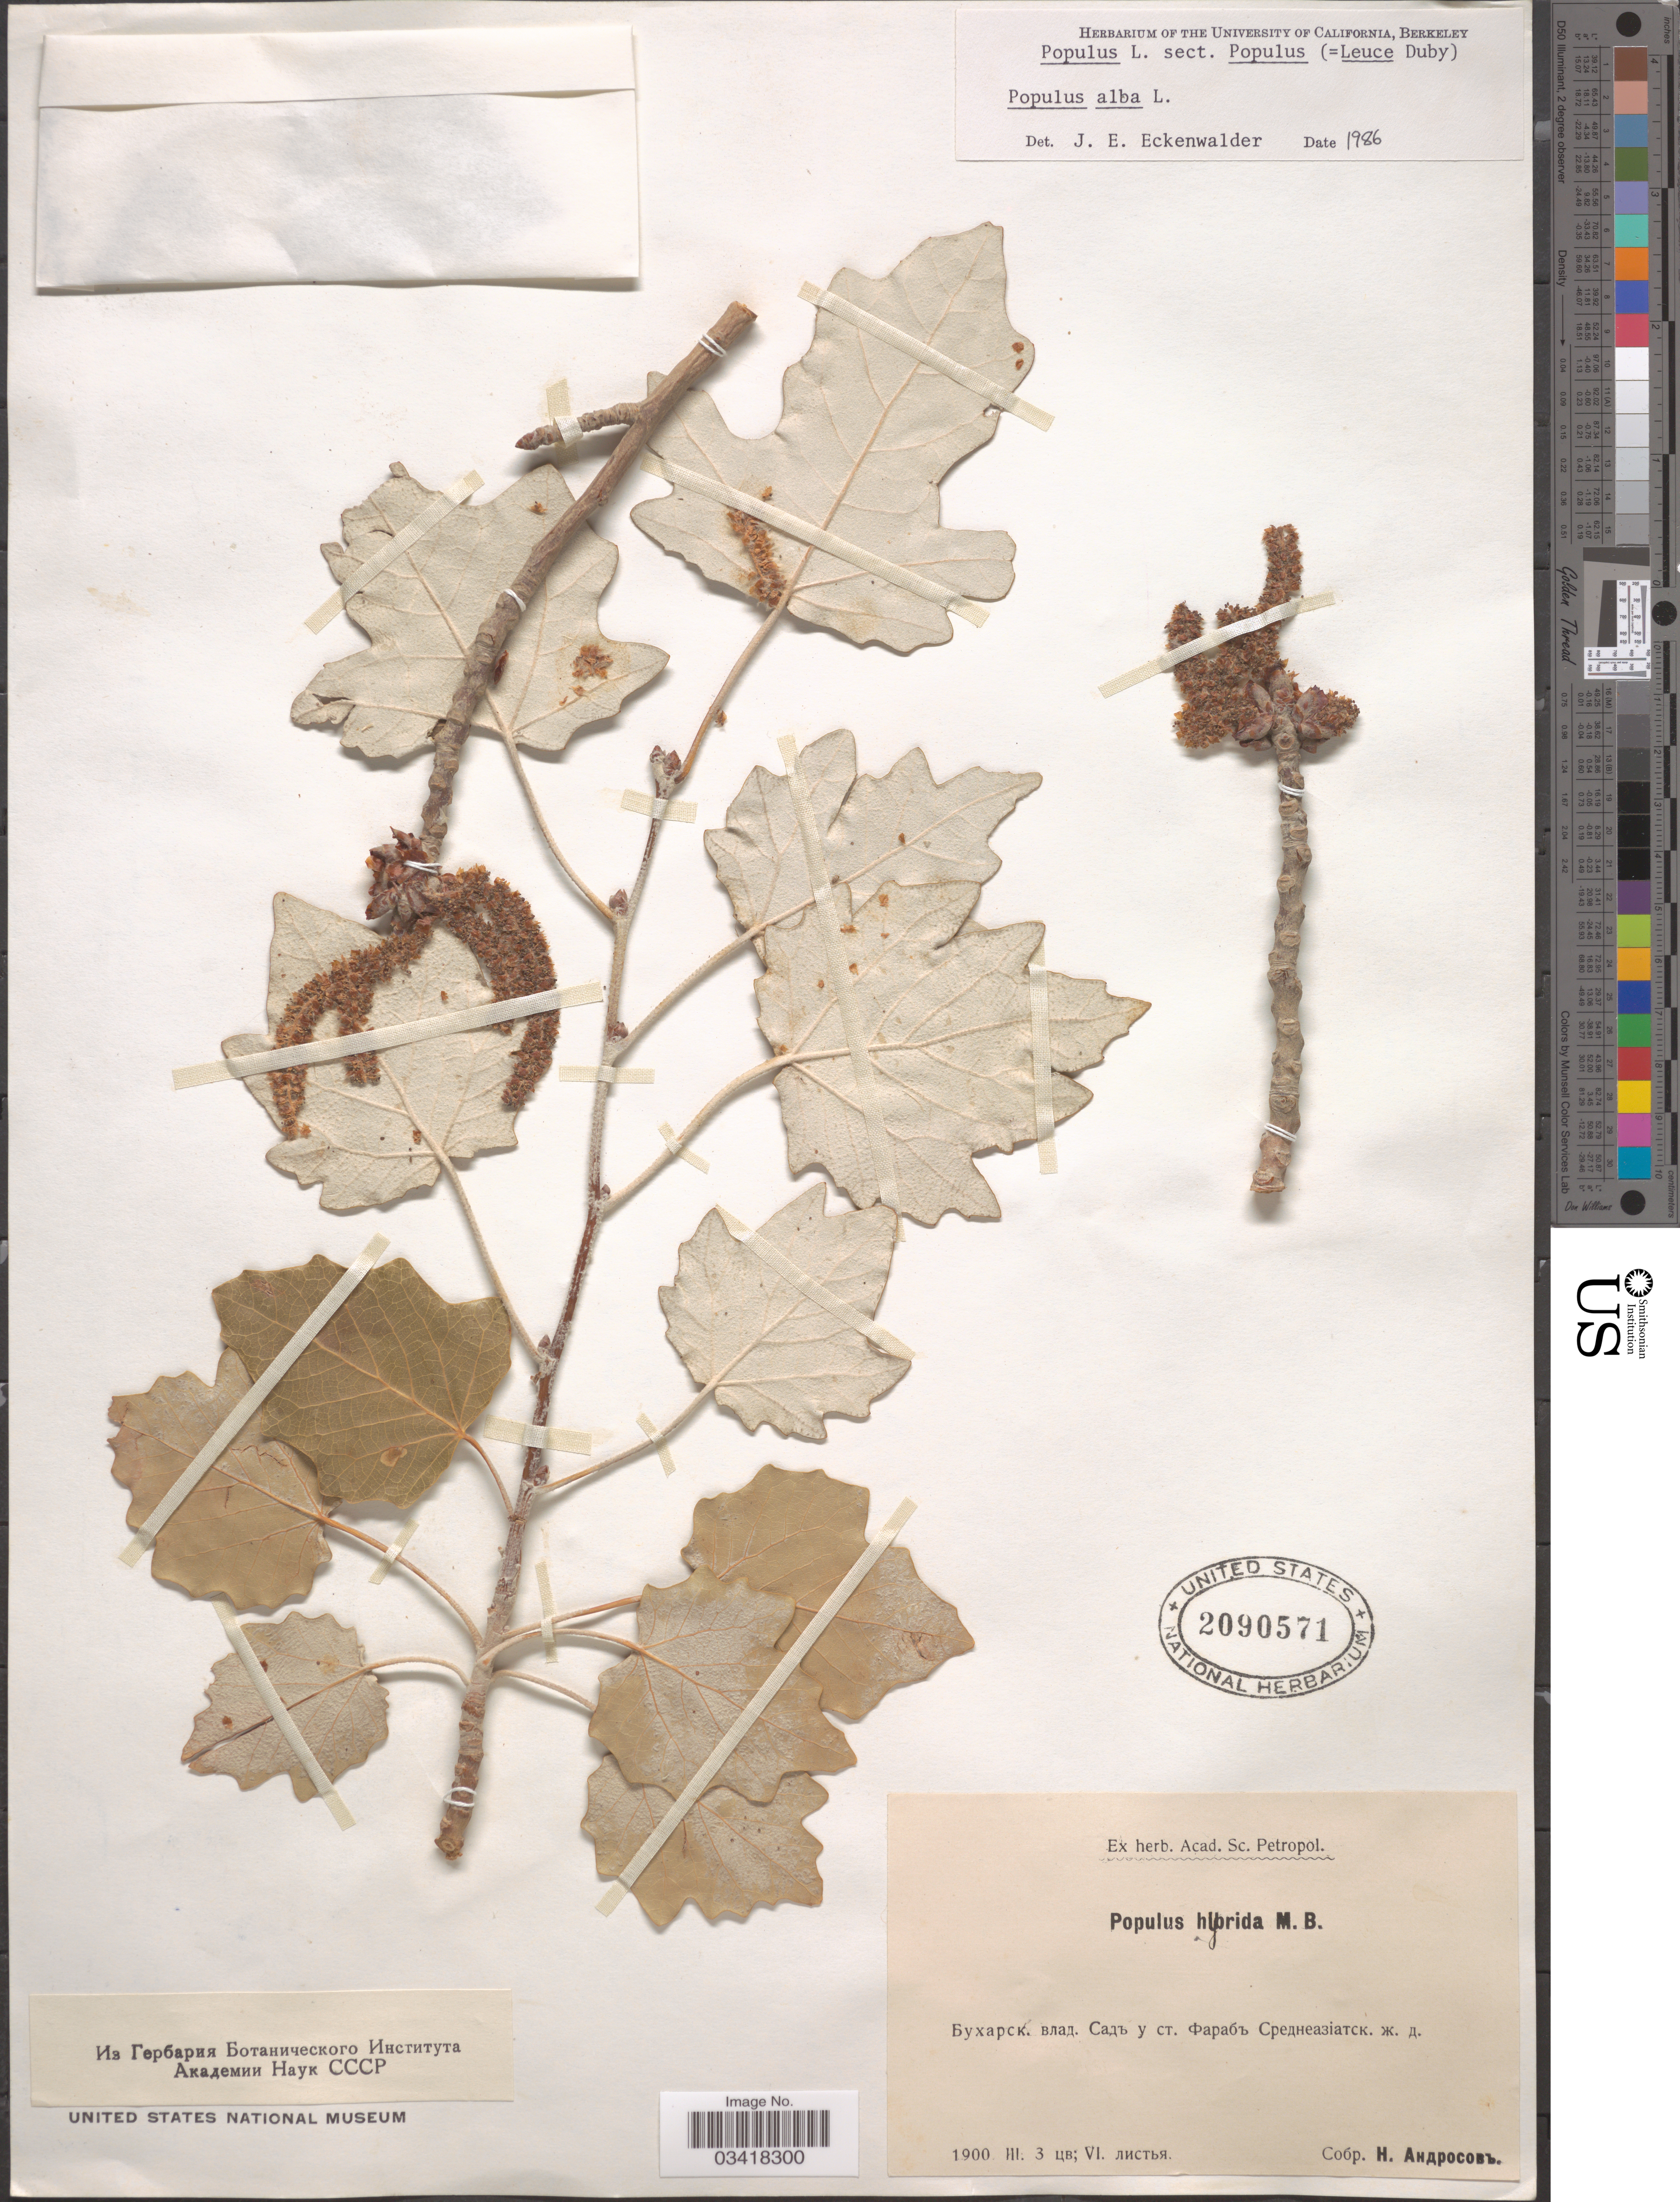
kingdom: Plantae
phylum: Tracheophyta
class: Magnoliopsida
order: Malpighiales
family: Salicaceae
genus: Populus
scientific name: Populus alba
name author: L.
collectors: N. Androssov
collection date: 1900-03-03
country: Uzbekistan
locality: Garden near Farab Station.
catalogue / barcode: US 2090571